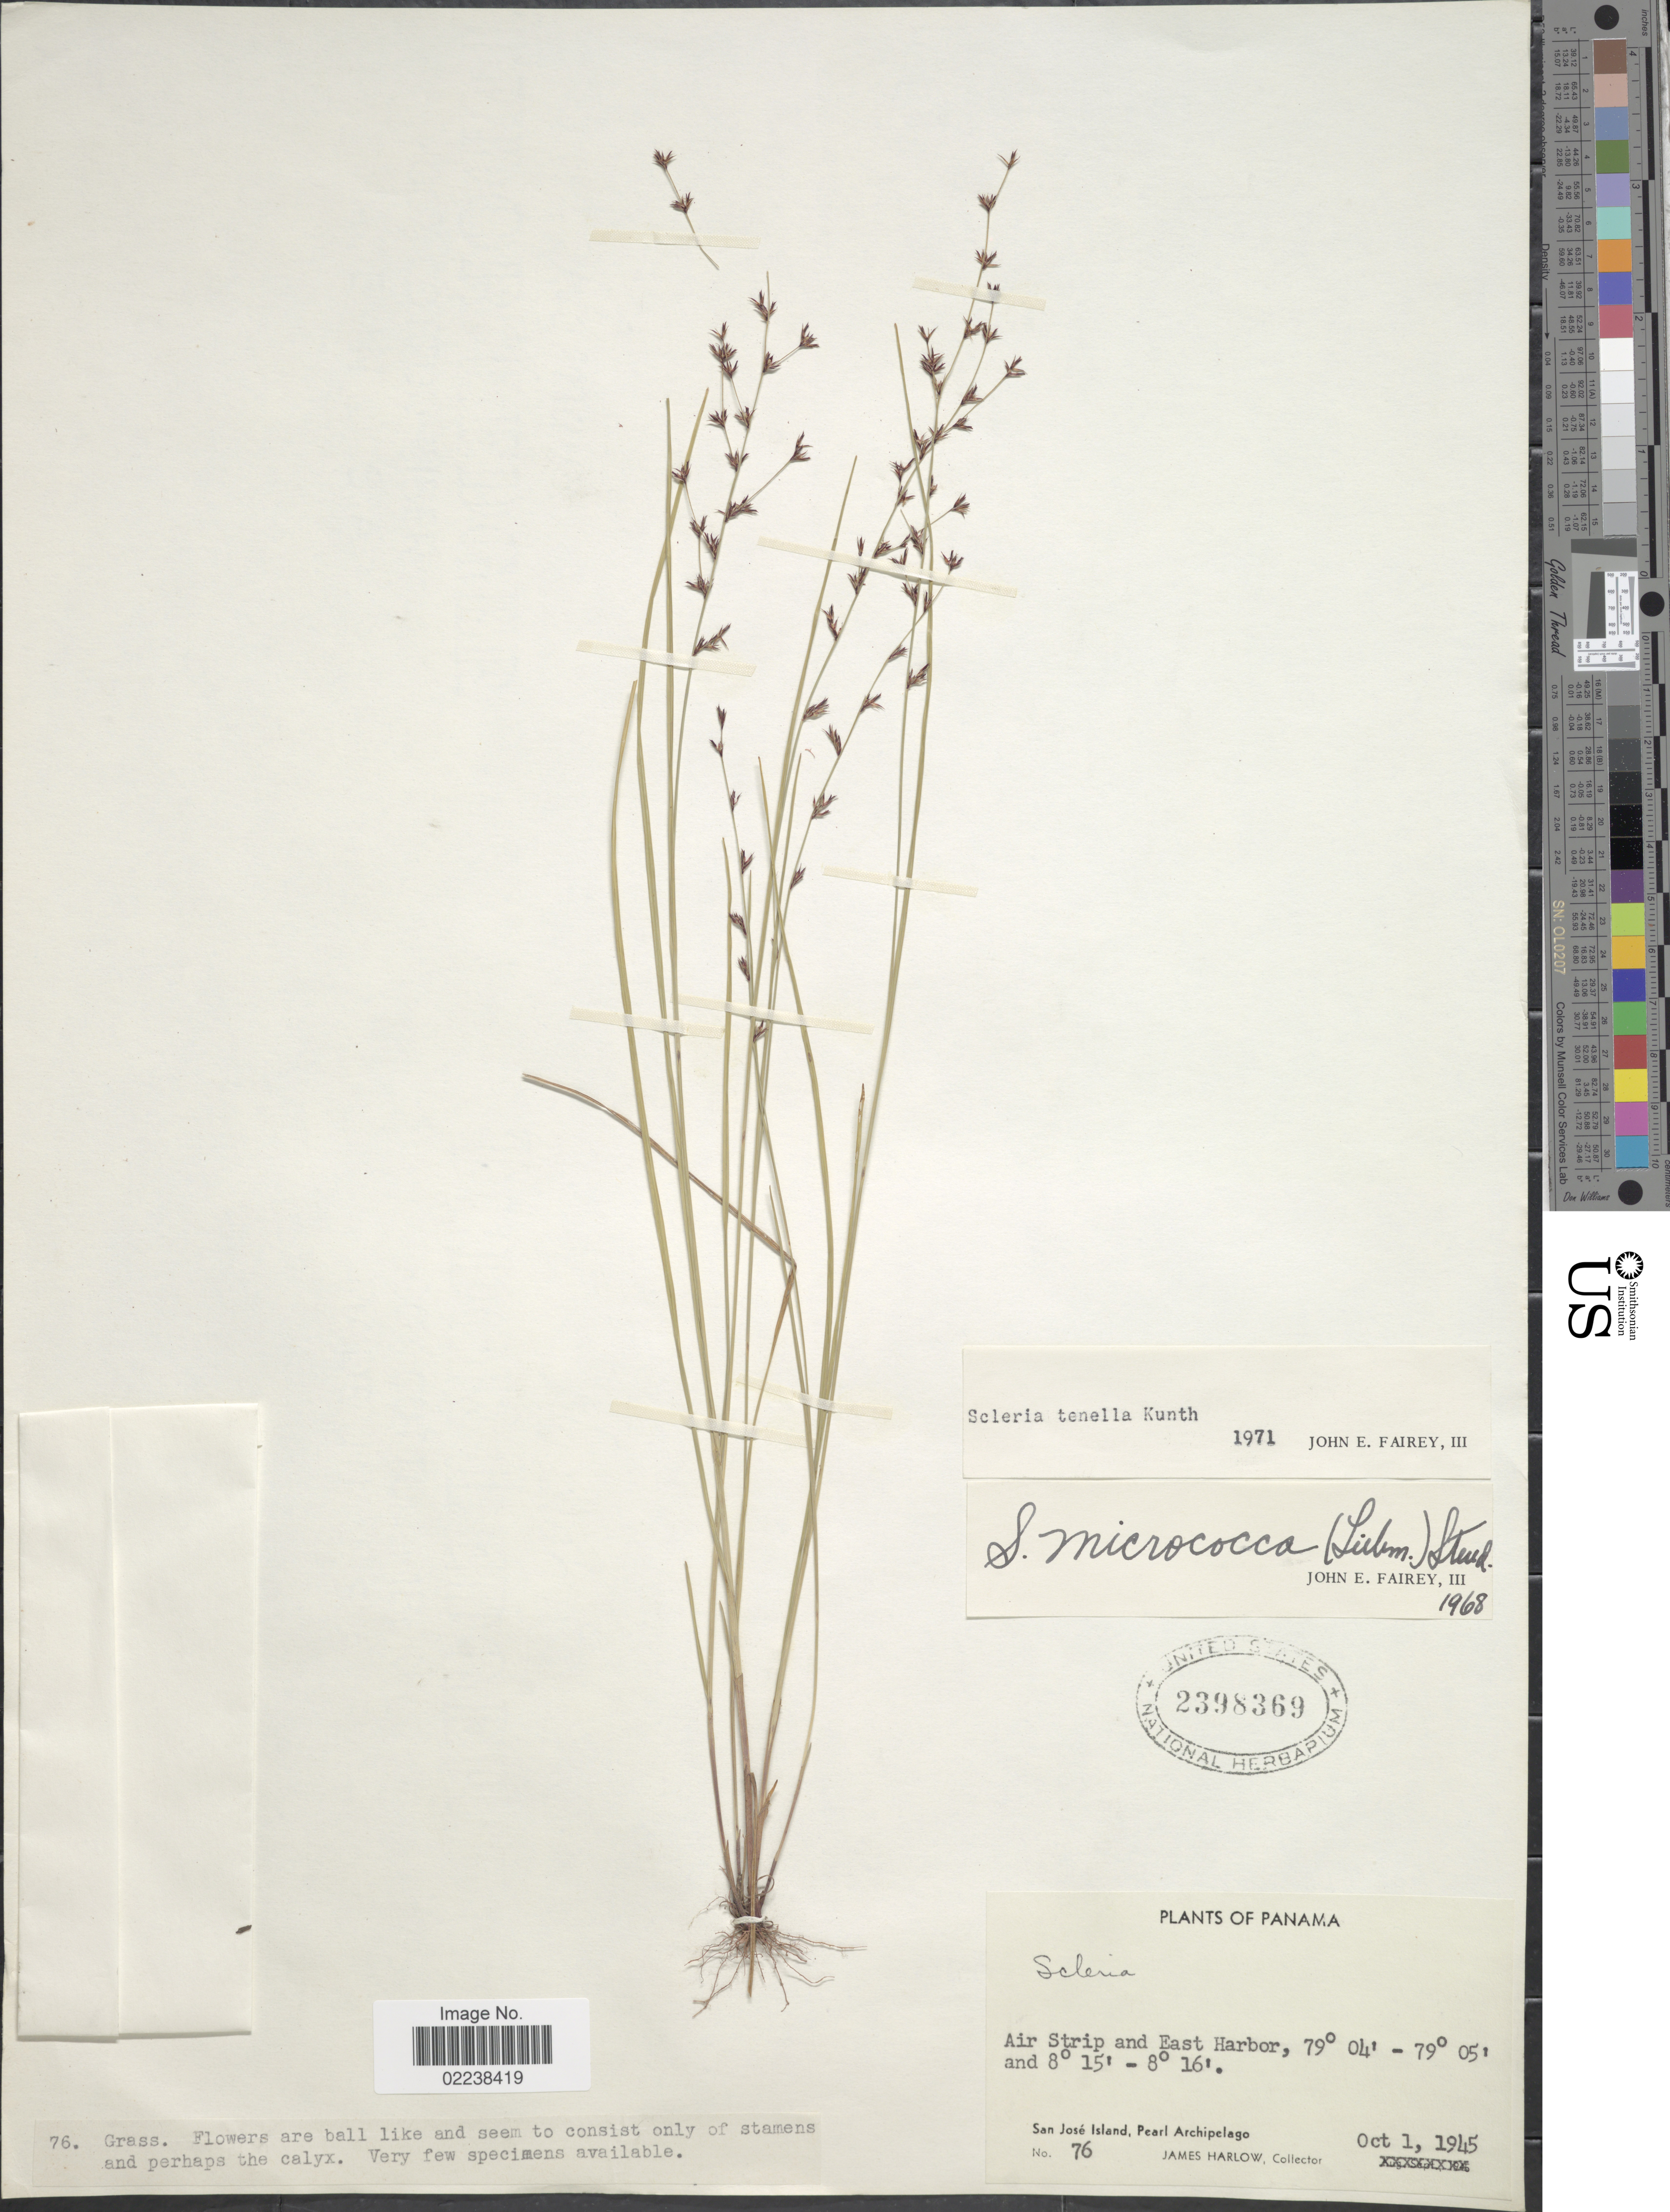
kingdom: Plantae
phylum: Tracheophyta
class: Liliopsida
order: Poales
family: Cyperaceae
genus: Scleria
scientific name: Scleria verticillata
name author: Muhl. ex Willd.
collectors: J. Harlow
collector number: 76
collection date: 1945-10-01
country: Panama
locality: Air Strip and East Harbor. San Jose Island, Pearl Archipelago.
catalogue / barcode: US 2398369